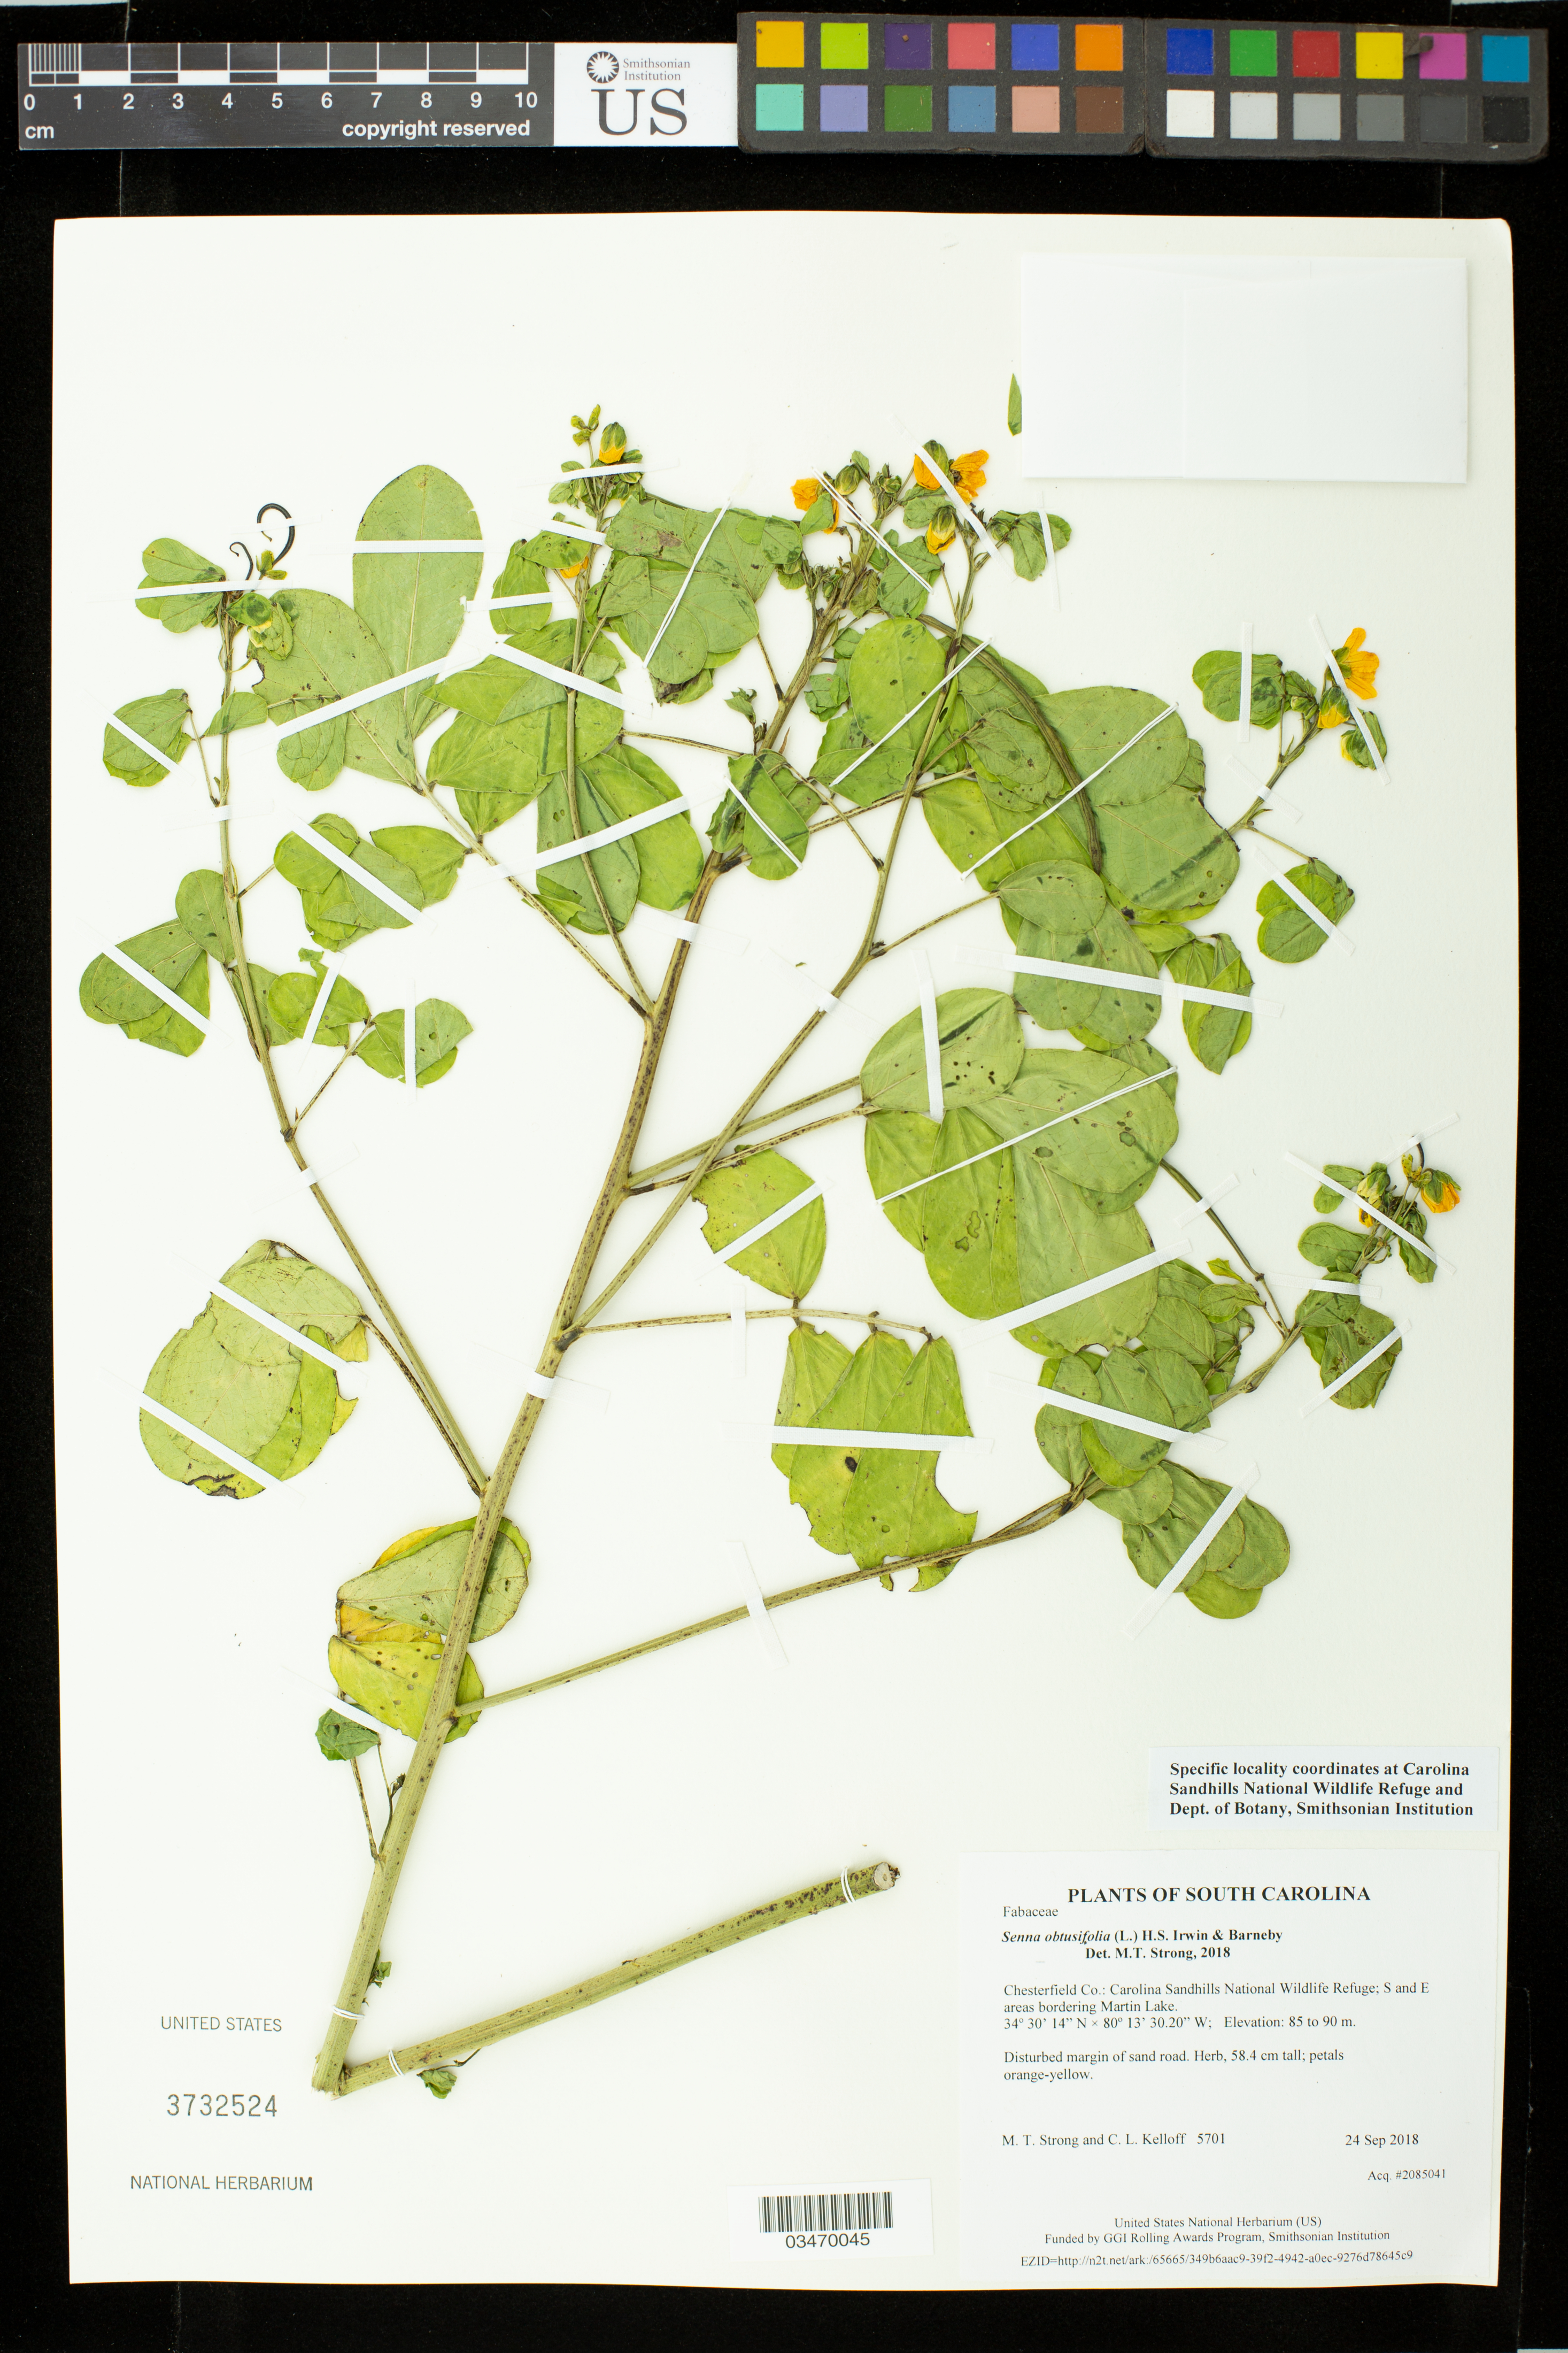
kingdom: Plantae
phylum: Tracheophyta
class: Magnoliopsida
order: Fabales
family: Fabaceae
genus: Senna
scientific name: Senna obtusifolia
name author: (L.) H.S. Irwin & Barneby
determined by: Strong, M. T., (US), Smithsonian Institution - National Museum of Natural History (UNITED STATES)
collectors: M. T. Strong & C. L. Kelloff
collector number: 5701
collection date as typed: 24 Sep 2018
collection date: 2018-09-24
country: United States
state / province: South Carolina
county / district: Chesterfield Co.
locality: Carolina Sandhills National Wildlife Refuge; S and E areas bordering Martin Lake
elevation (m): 85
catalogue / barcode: US 3732524